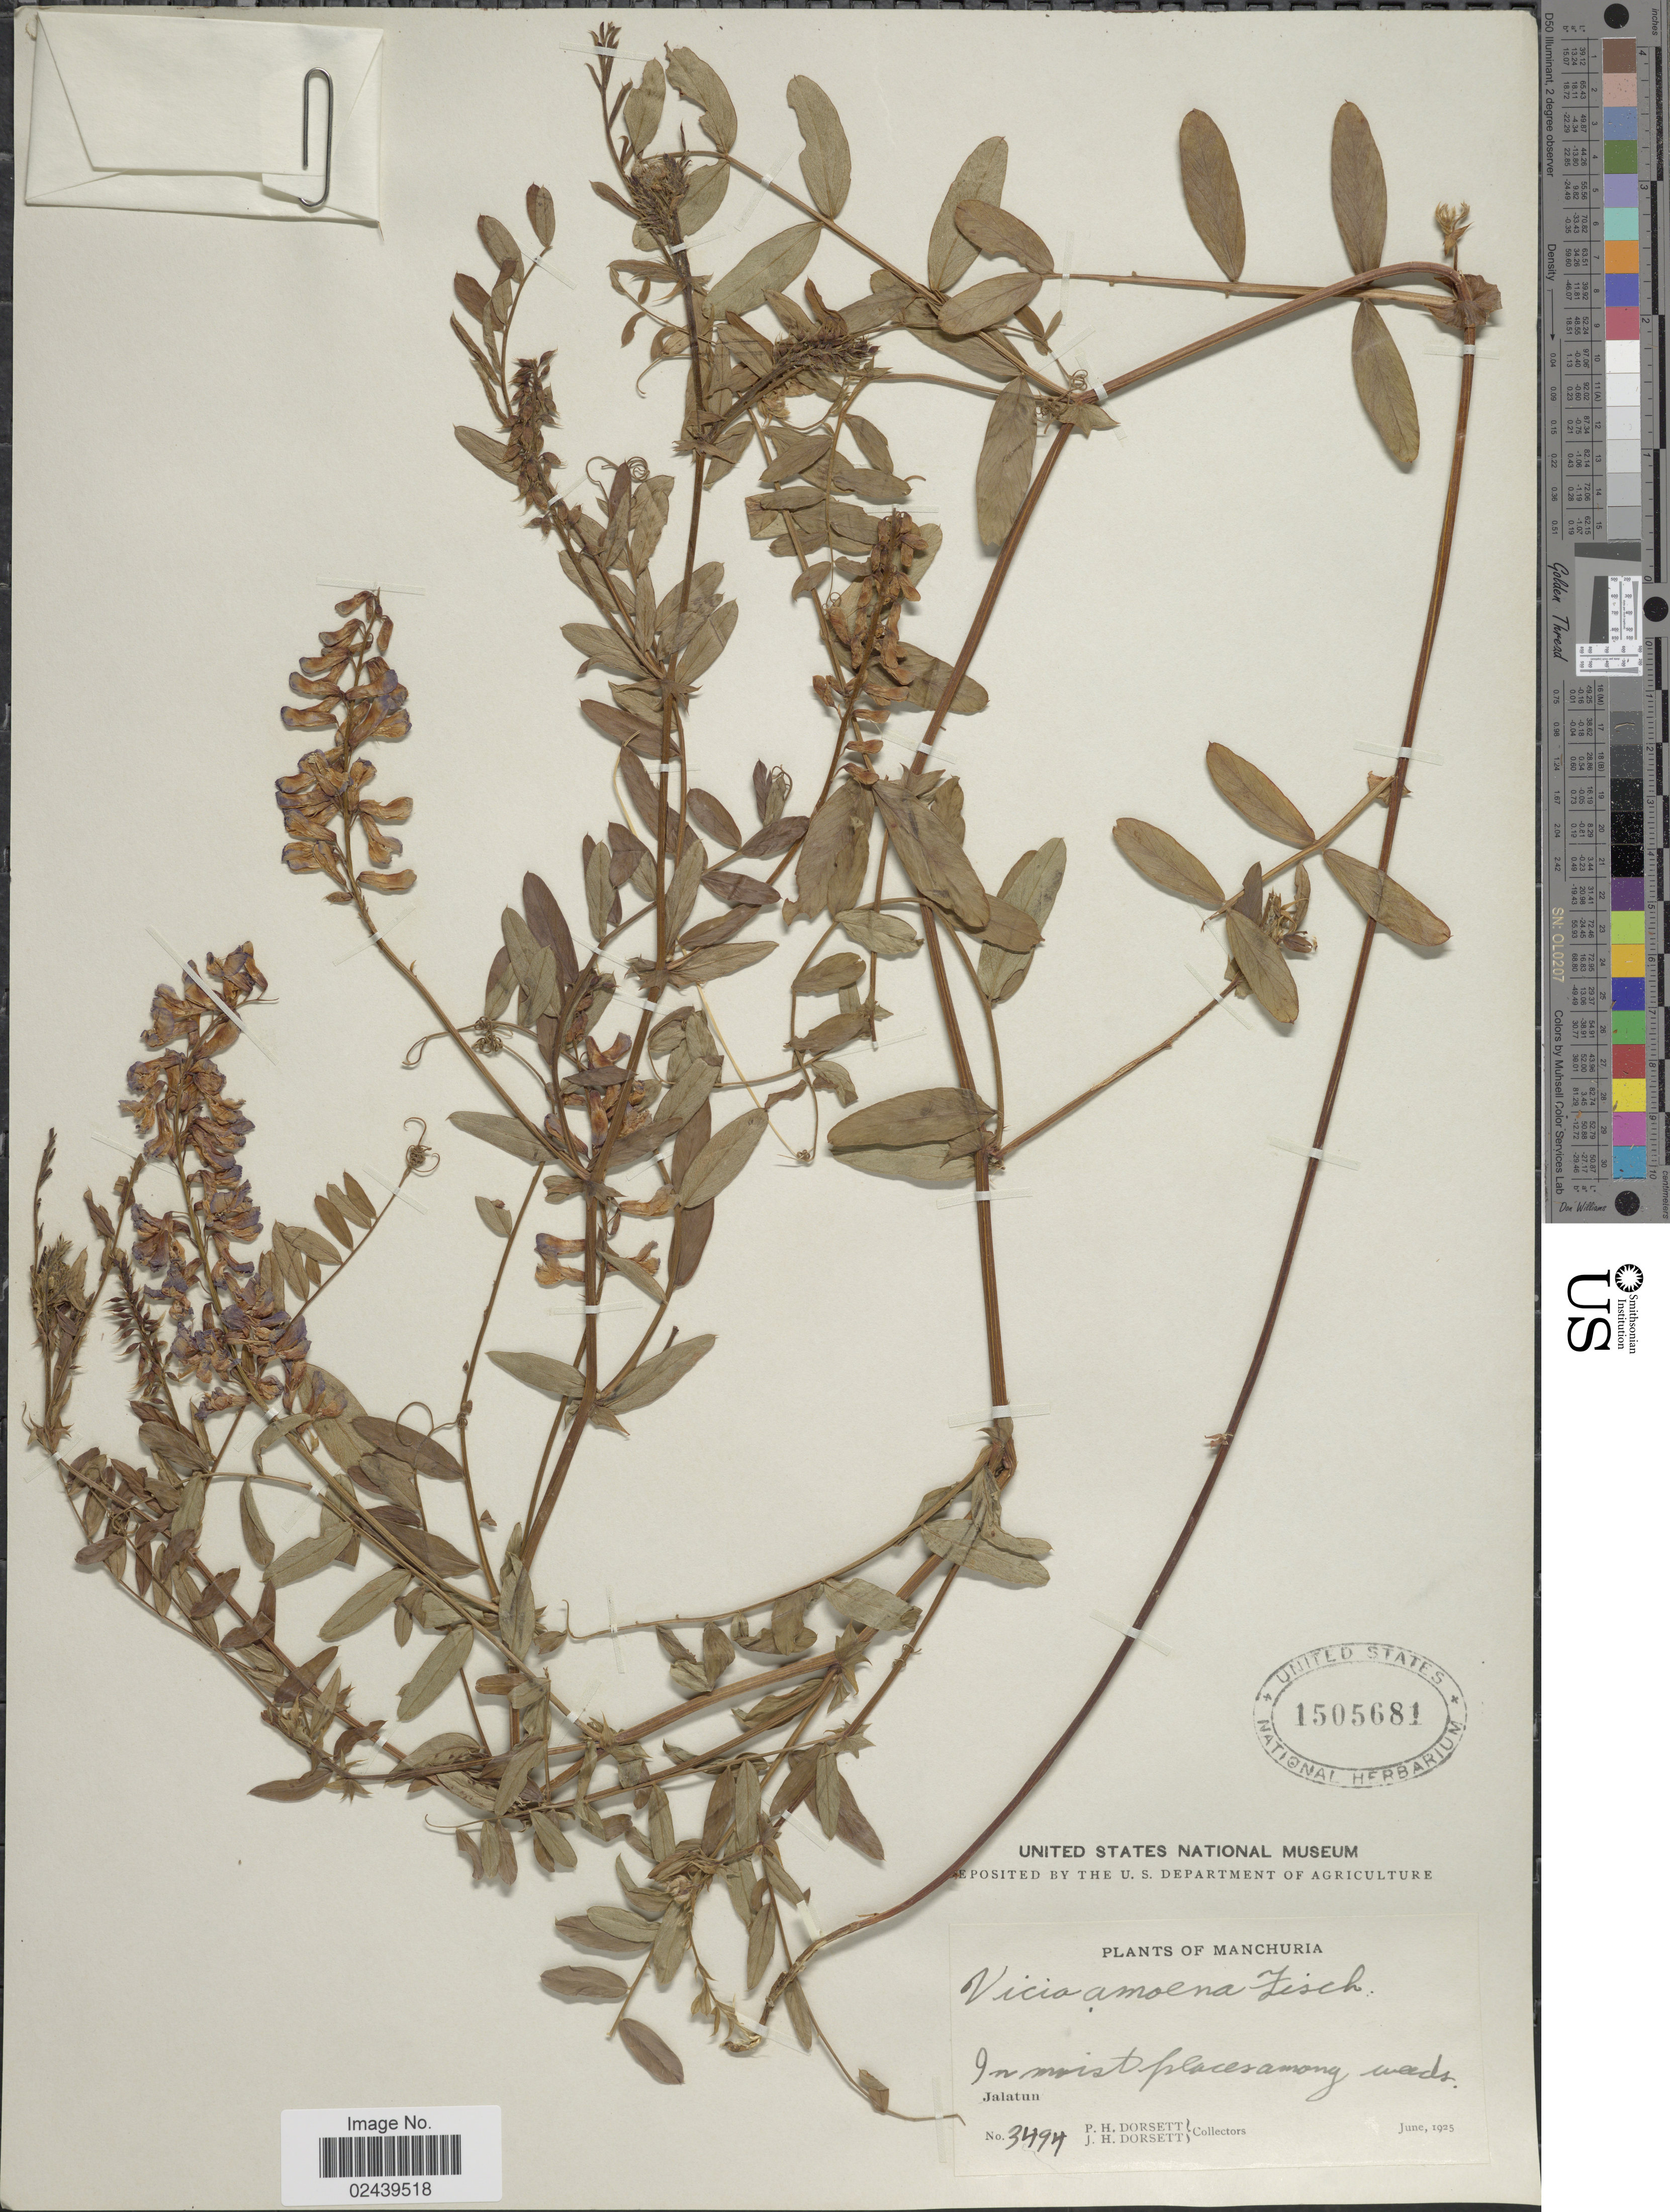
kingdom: Plantae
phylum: Tracheophyta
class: Magnoliopsida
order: Fabales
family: Fabaceae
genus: Vicia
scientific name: Vicia amoena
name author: Fisch. ex Ser.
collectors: P. H. Dorsett & J. Dorsett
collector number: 3494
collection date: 1925-06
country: China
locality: Manchuria, Jalatun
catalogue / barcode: US 1505681